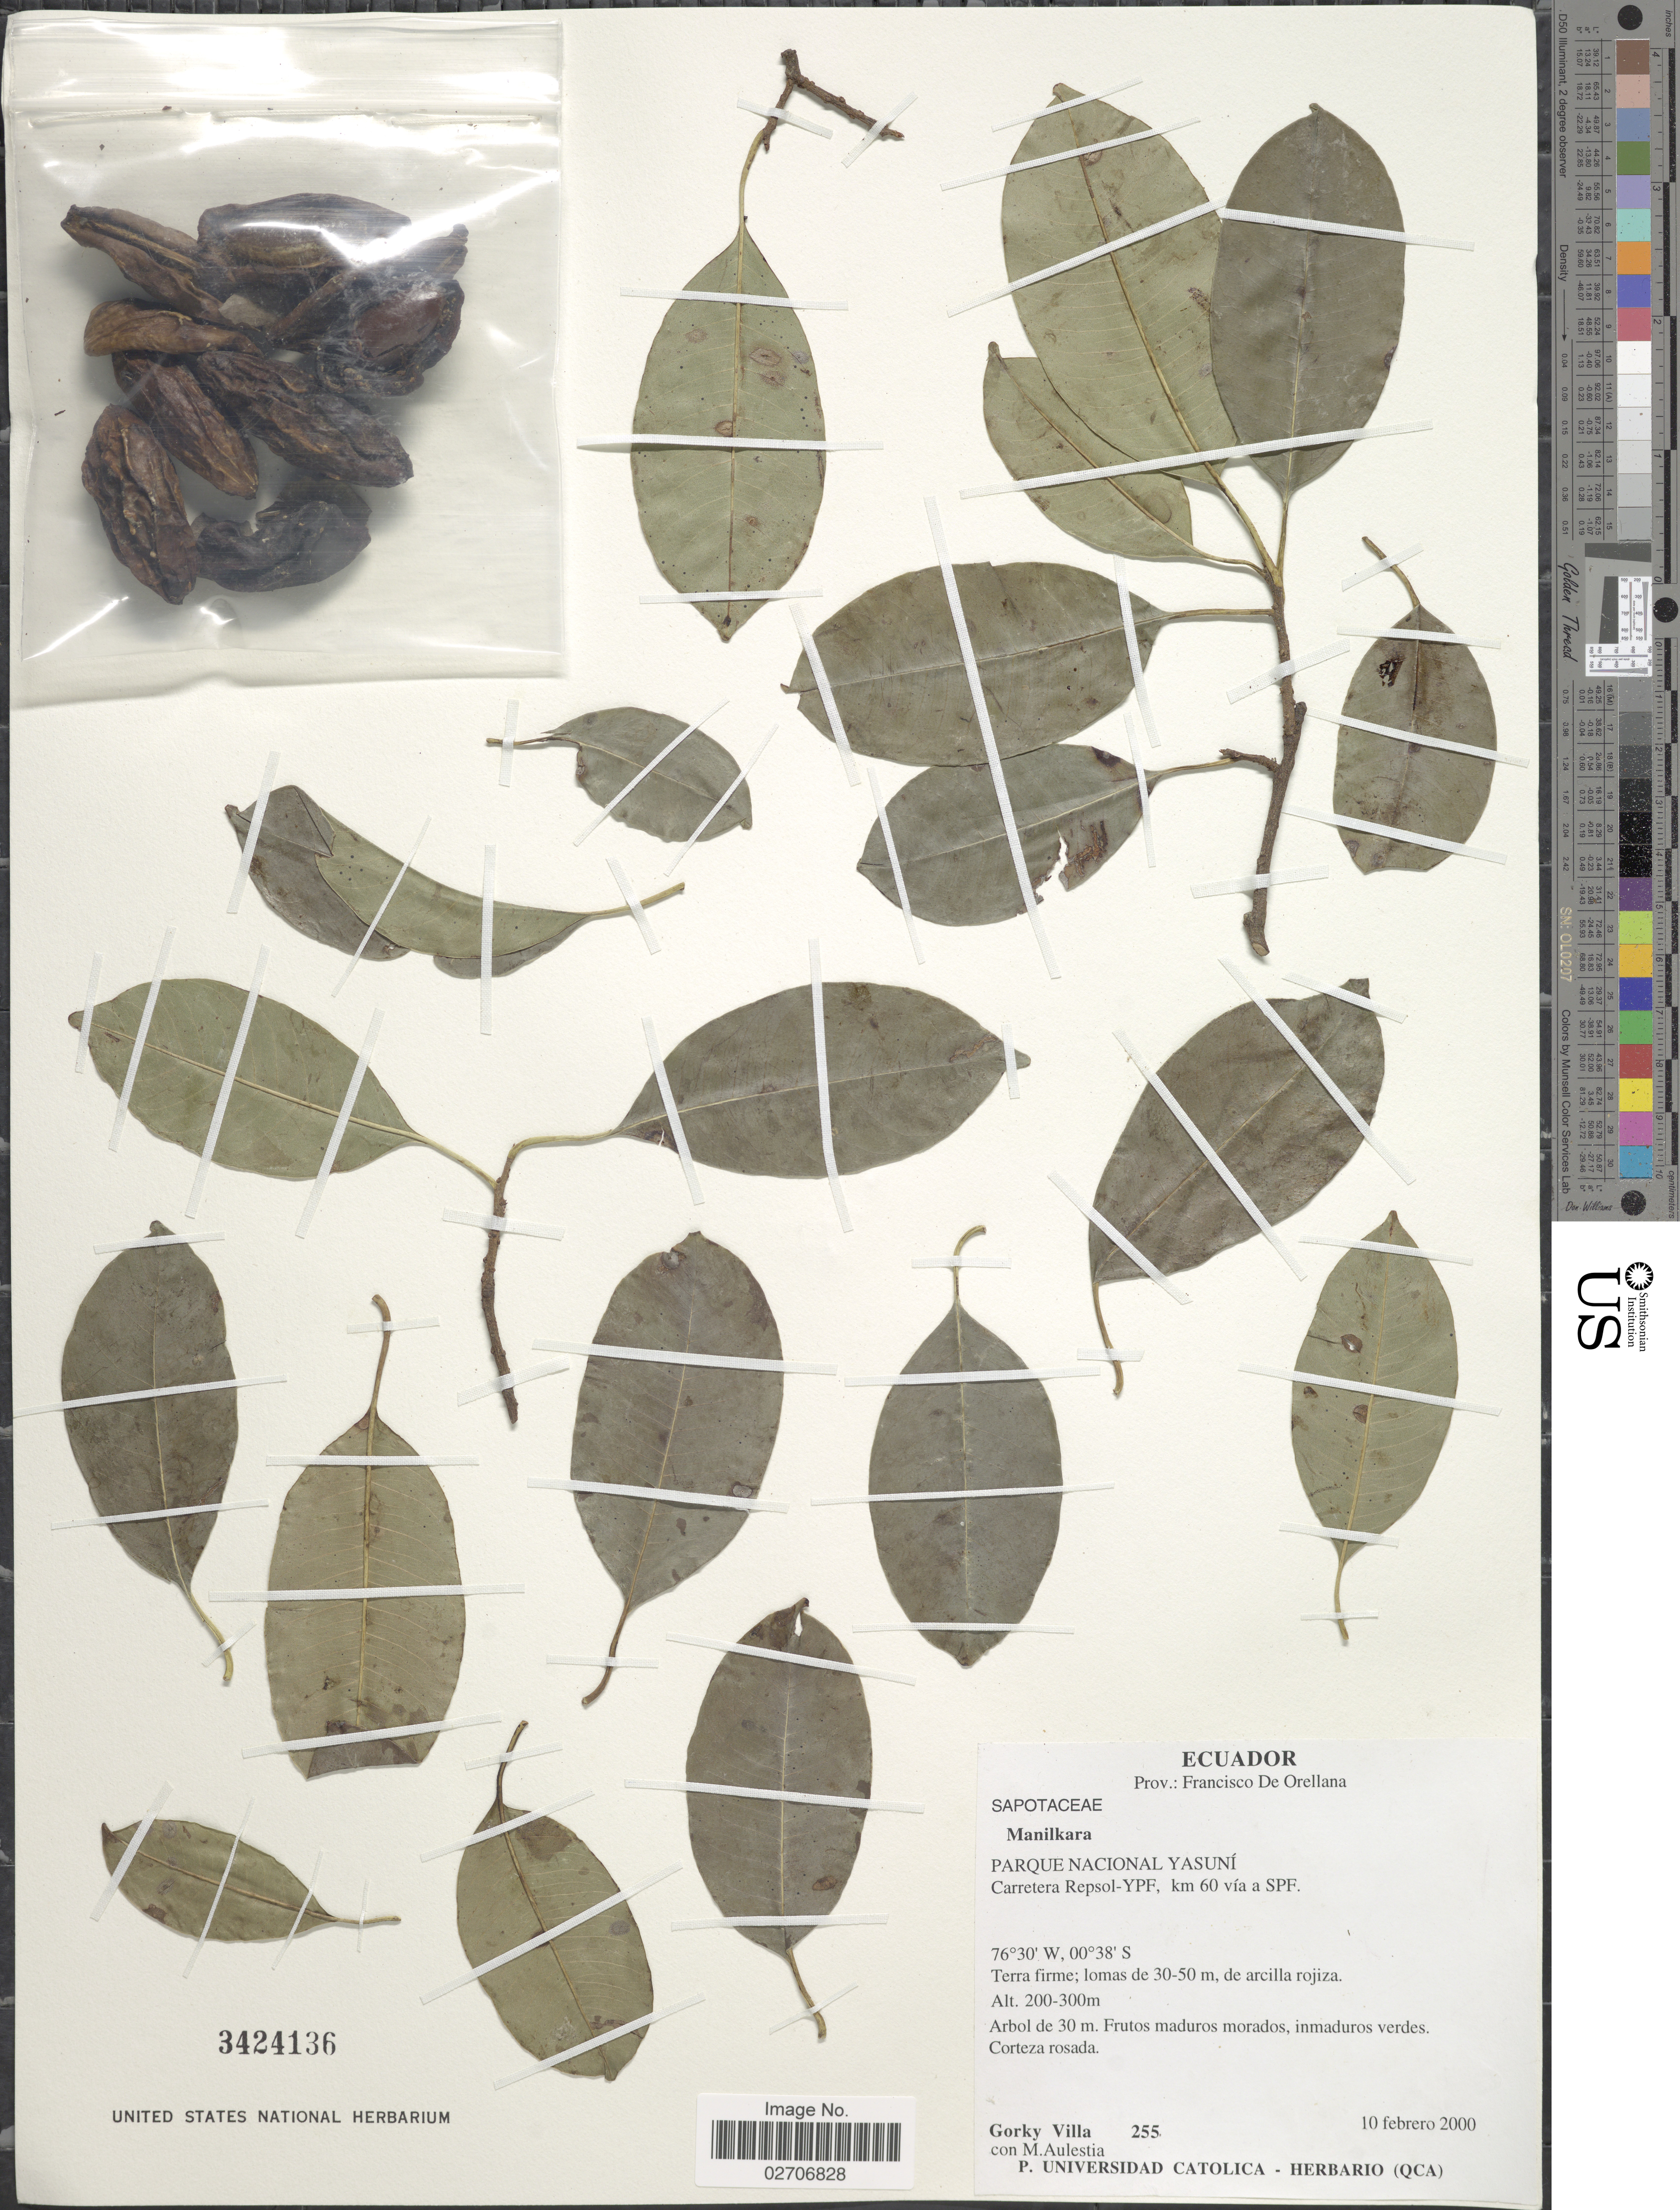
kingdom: Plantae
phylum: Tracheophyta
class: Magnoliopsida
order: Ericales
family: Sapotaceae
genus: Manilkara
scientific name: Manilkara sp.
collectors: G. Villa & M. Aulestia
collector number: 255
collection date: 2000-02-10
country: Ecuador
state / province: Orellana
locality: Prov. Francisco De Orellana, Parque Nacional Yasuni, Carretra Repsol-YPF, km 60 via a SPF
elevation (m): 200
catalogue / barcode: US 3424136